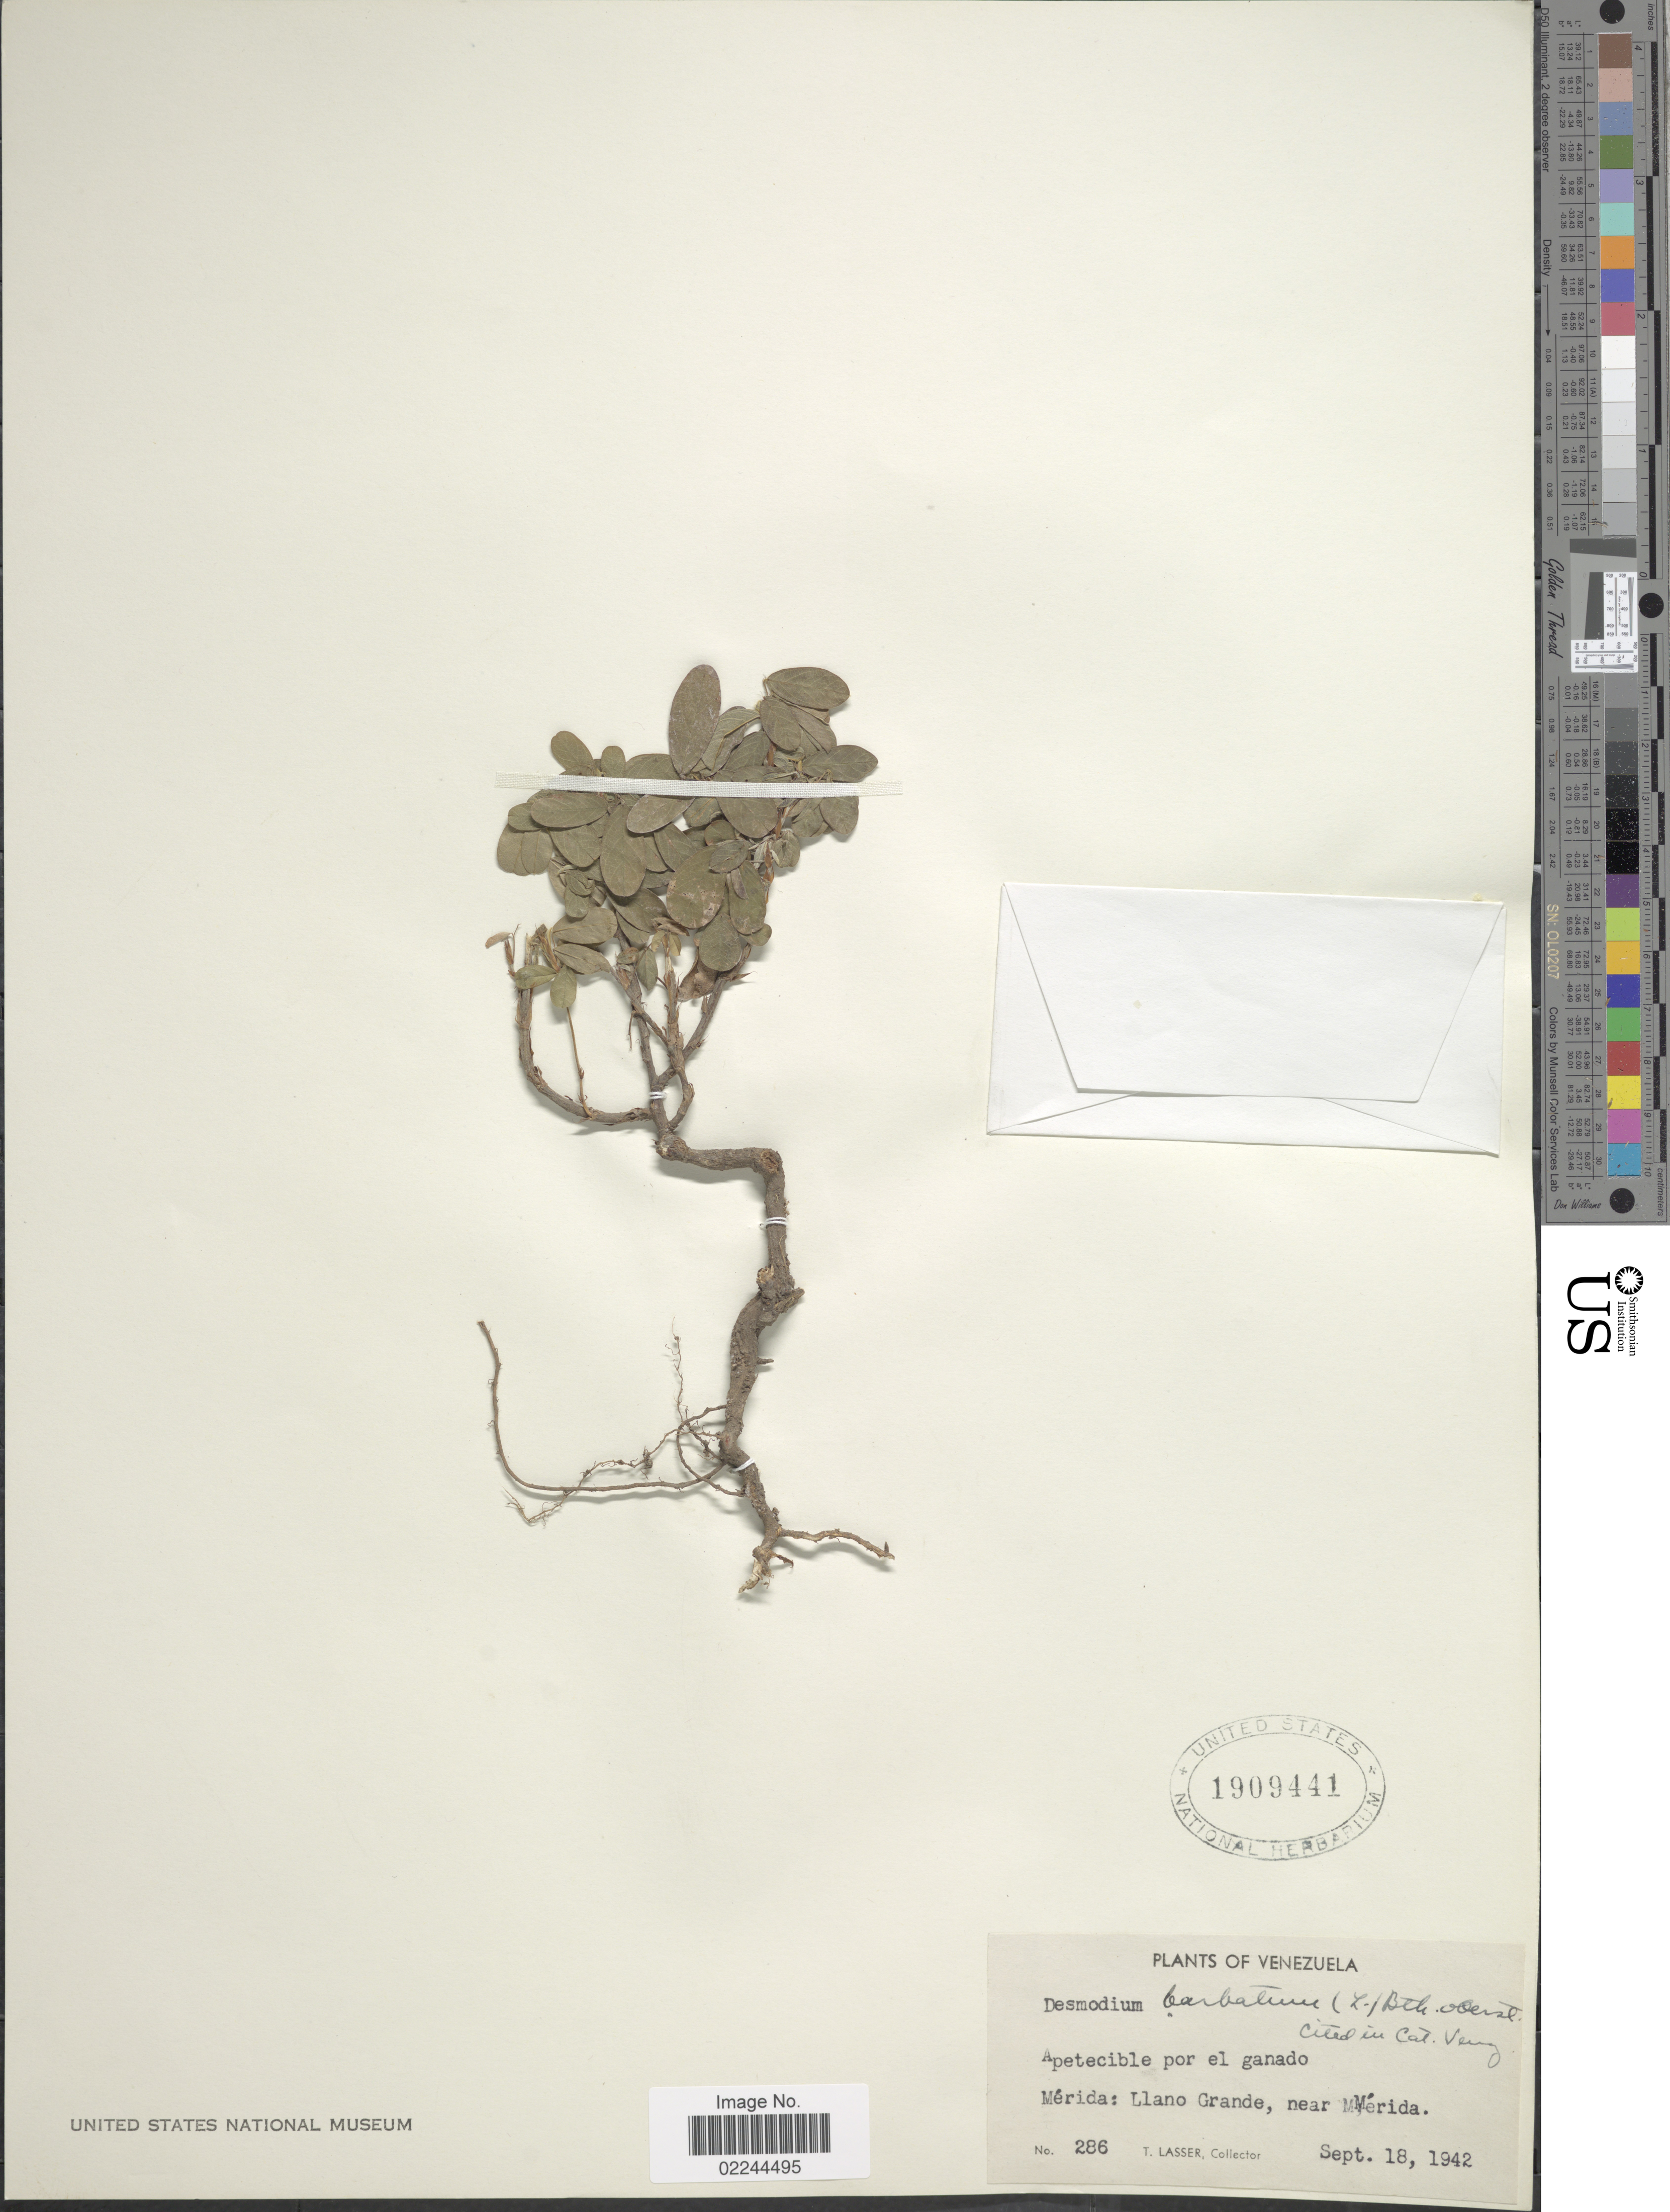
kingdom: Plantae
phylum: Tracheophyta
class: Magnoliopsida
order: Fabales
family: Fabaceae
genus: Grona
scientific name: Grona barbata var. barbata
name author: (L.) H. Ohashi & K. Ohashi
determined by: Strong, Mark T., (BOT), Smithsonian Institution - National Museum of Natural History (UNITED STATES)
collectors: T. Lasser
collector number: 286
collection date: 1942-09-18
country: Venezuela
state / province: Mérida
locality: Merida: Llano Grande, near Merida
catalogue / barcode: US 1909441